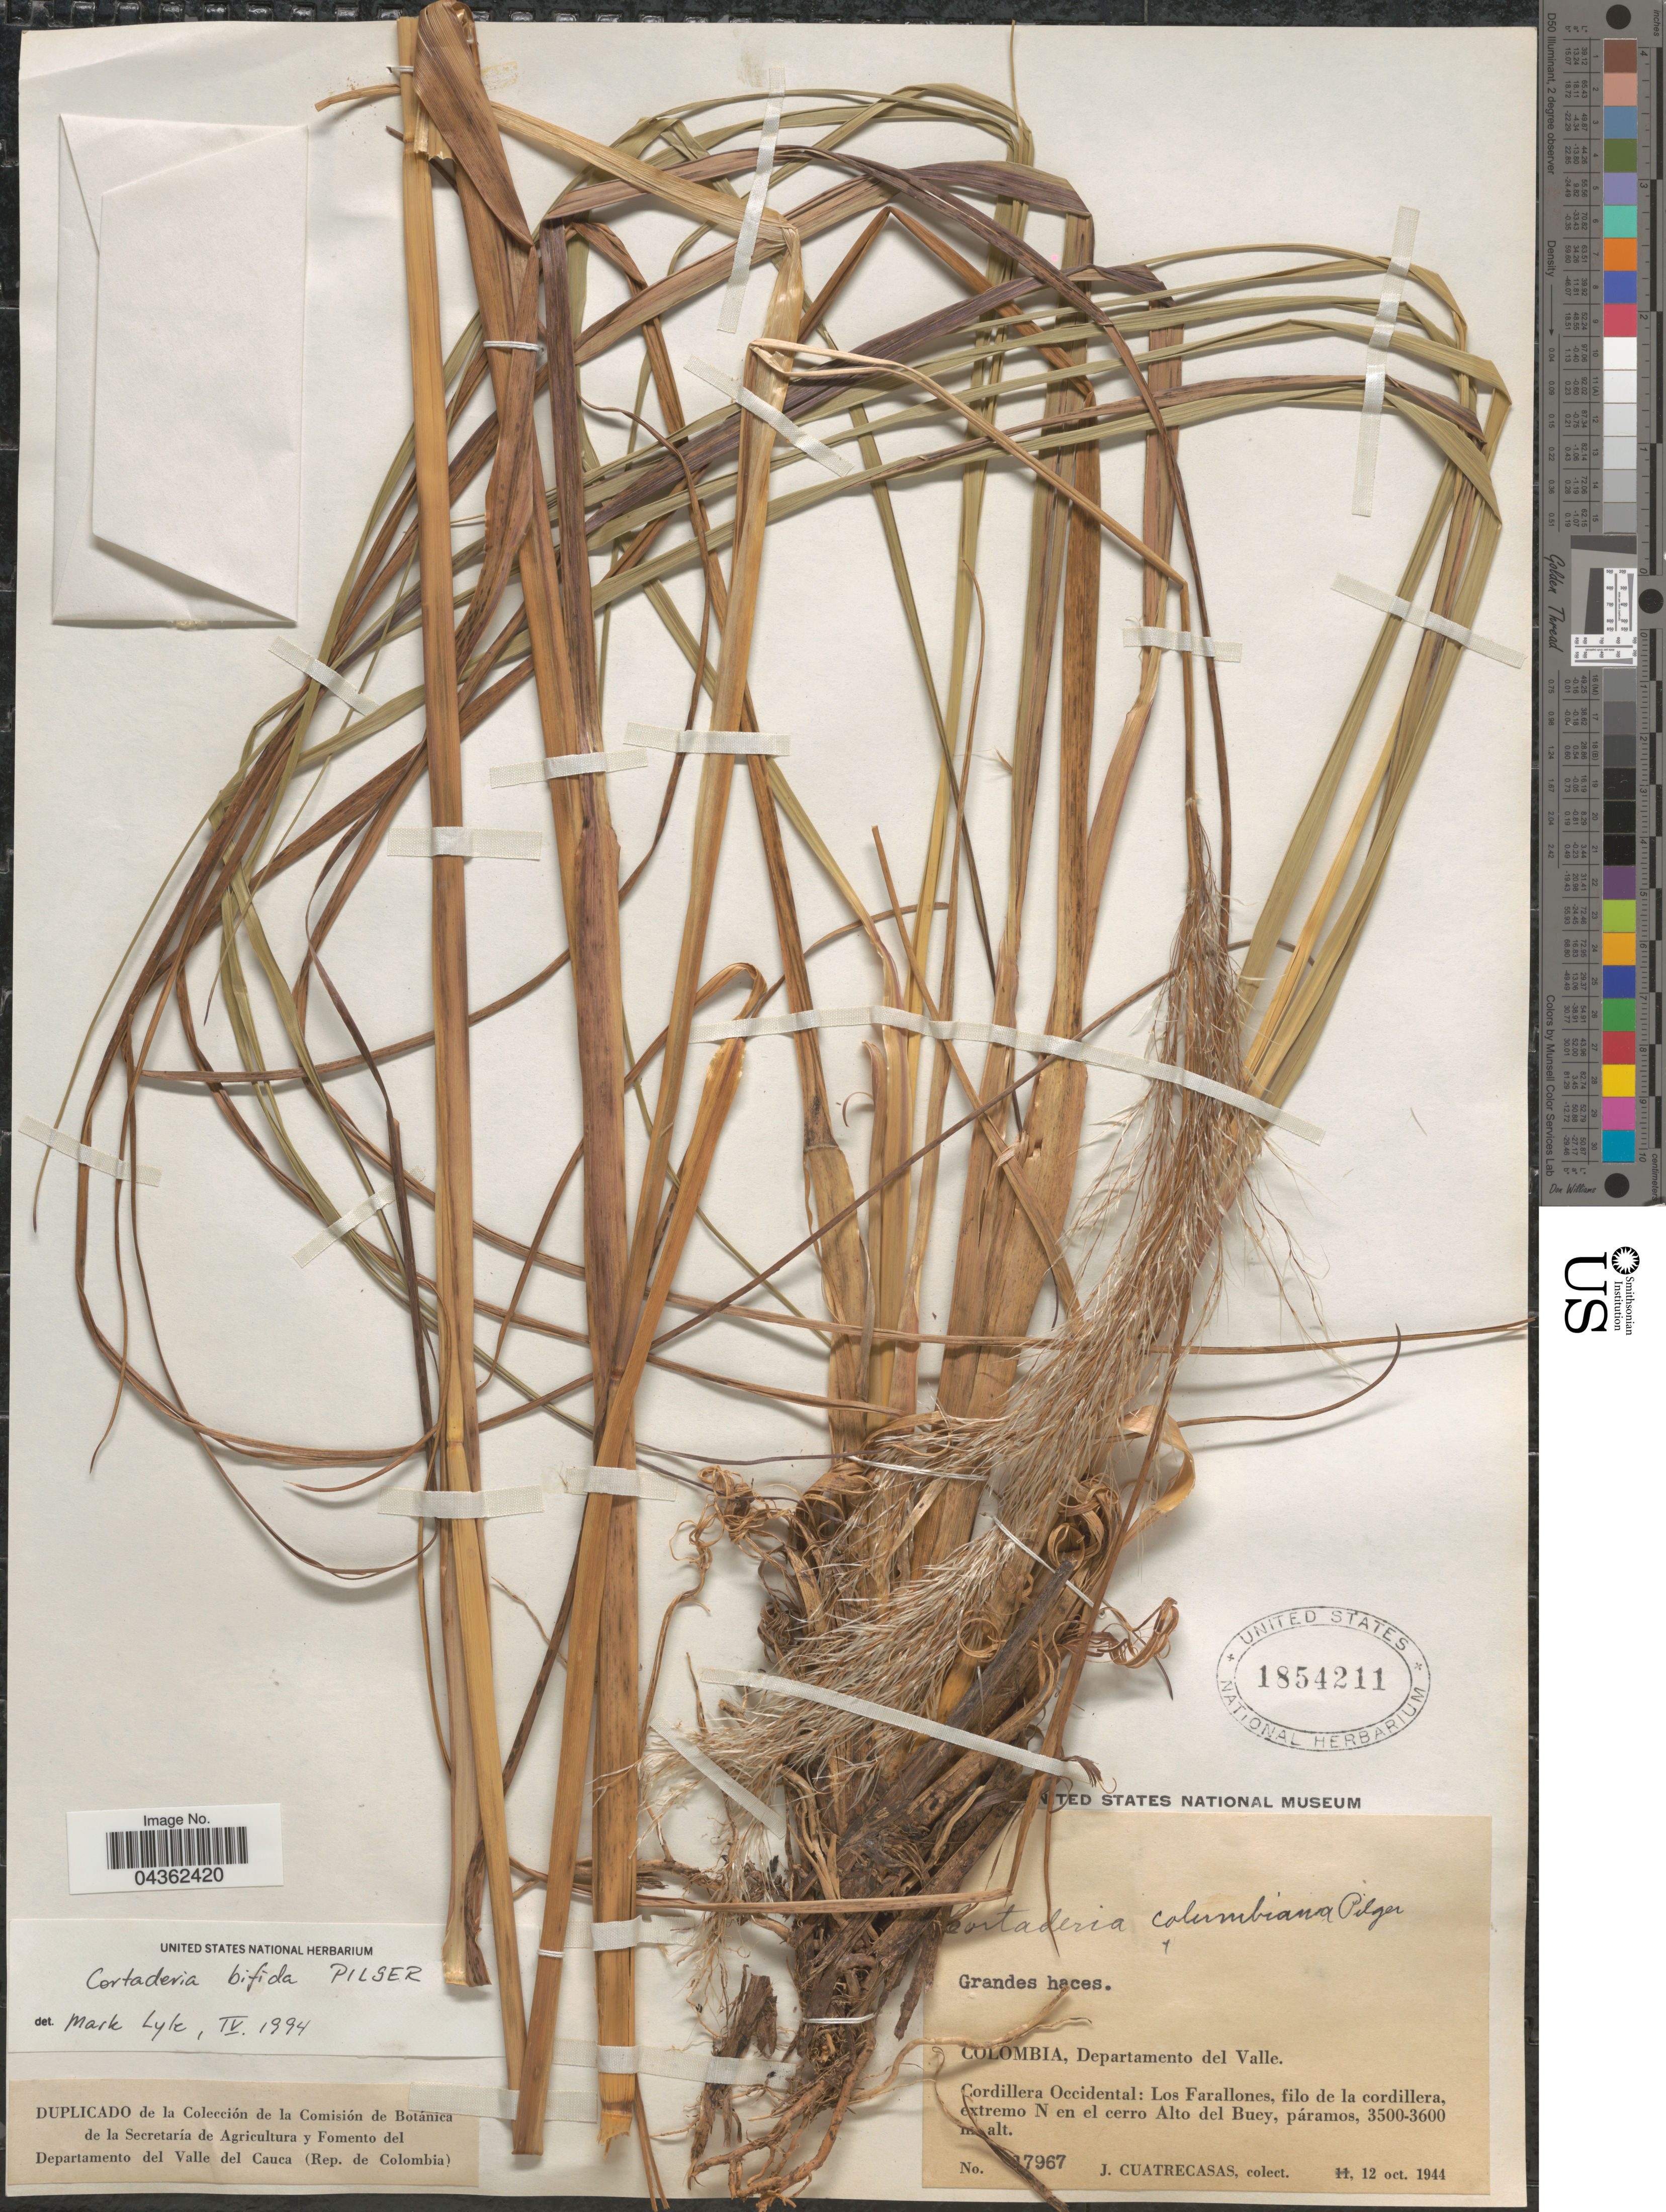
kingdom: Plantae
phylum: Tracheophyta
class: Liliopsida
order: Poales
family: Poaceae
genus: Cortaderia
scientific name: Cortaderia bifida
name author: Pilg.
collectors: J. Cuatrecasas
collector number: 17967*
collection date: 1944-10-12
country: Colombia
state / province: Valle del Cauca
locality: Departamento del Valle. Cordillera Occidental: Los Farallones, filo de la cordillera, extremo N en el cerro Alto del Buey, páramos.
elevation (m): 3500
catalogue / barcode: US 1854211